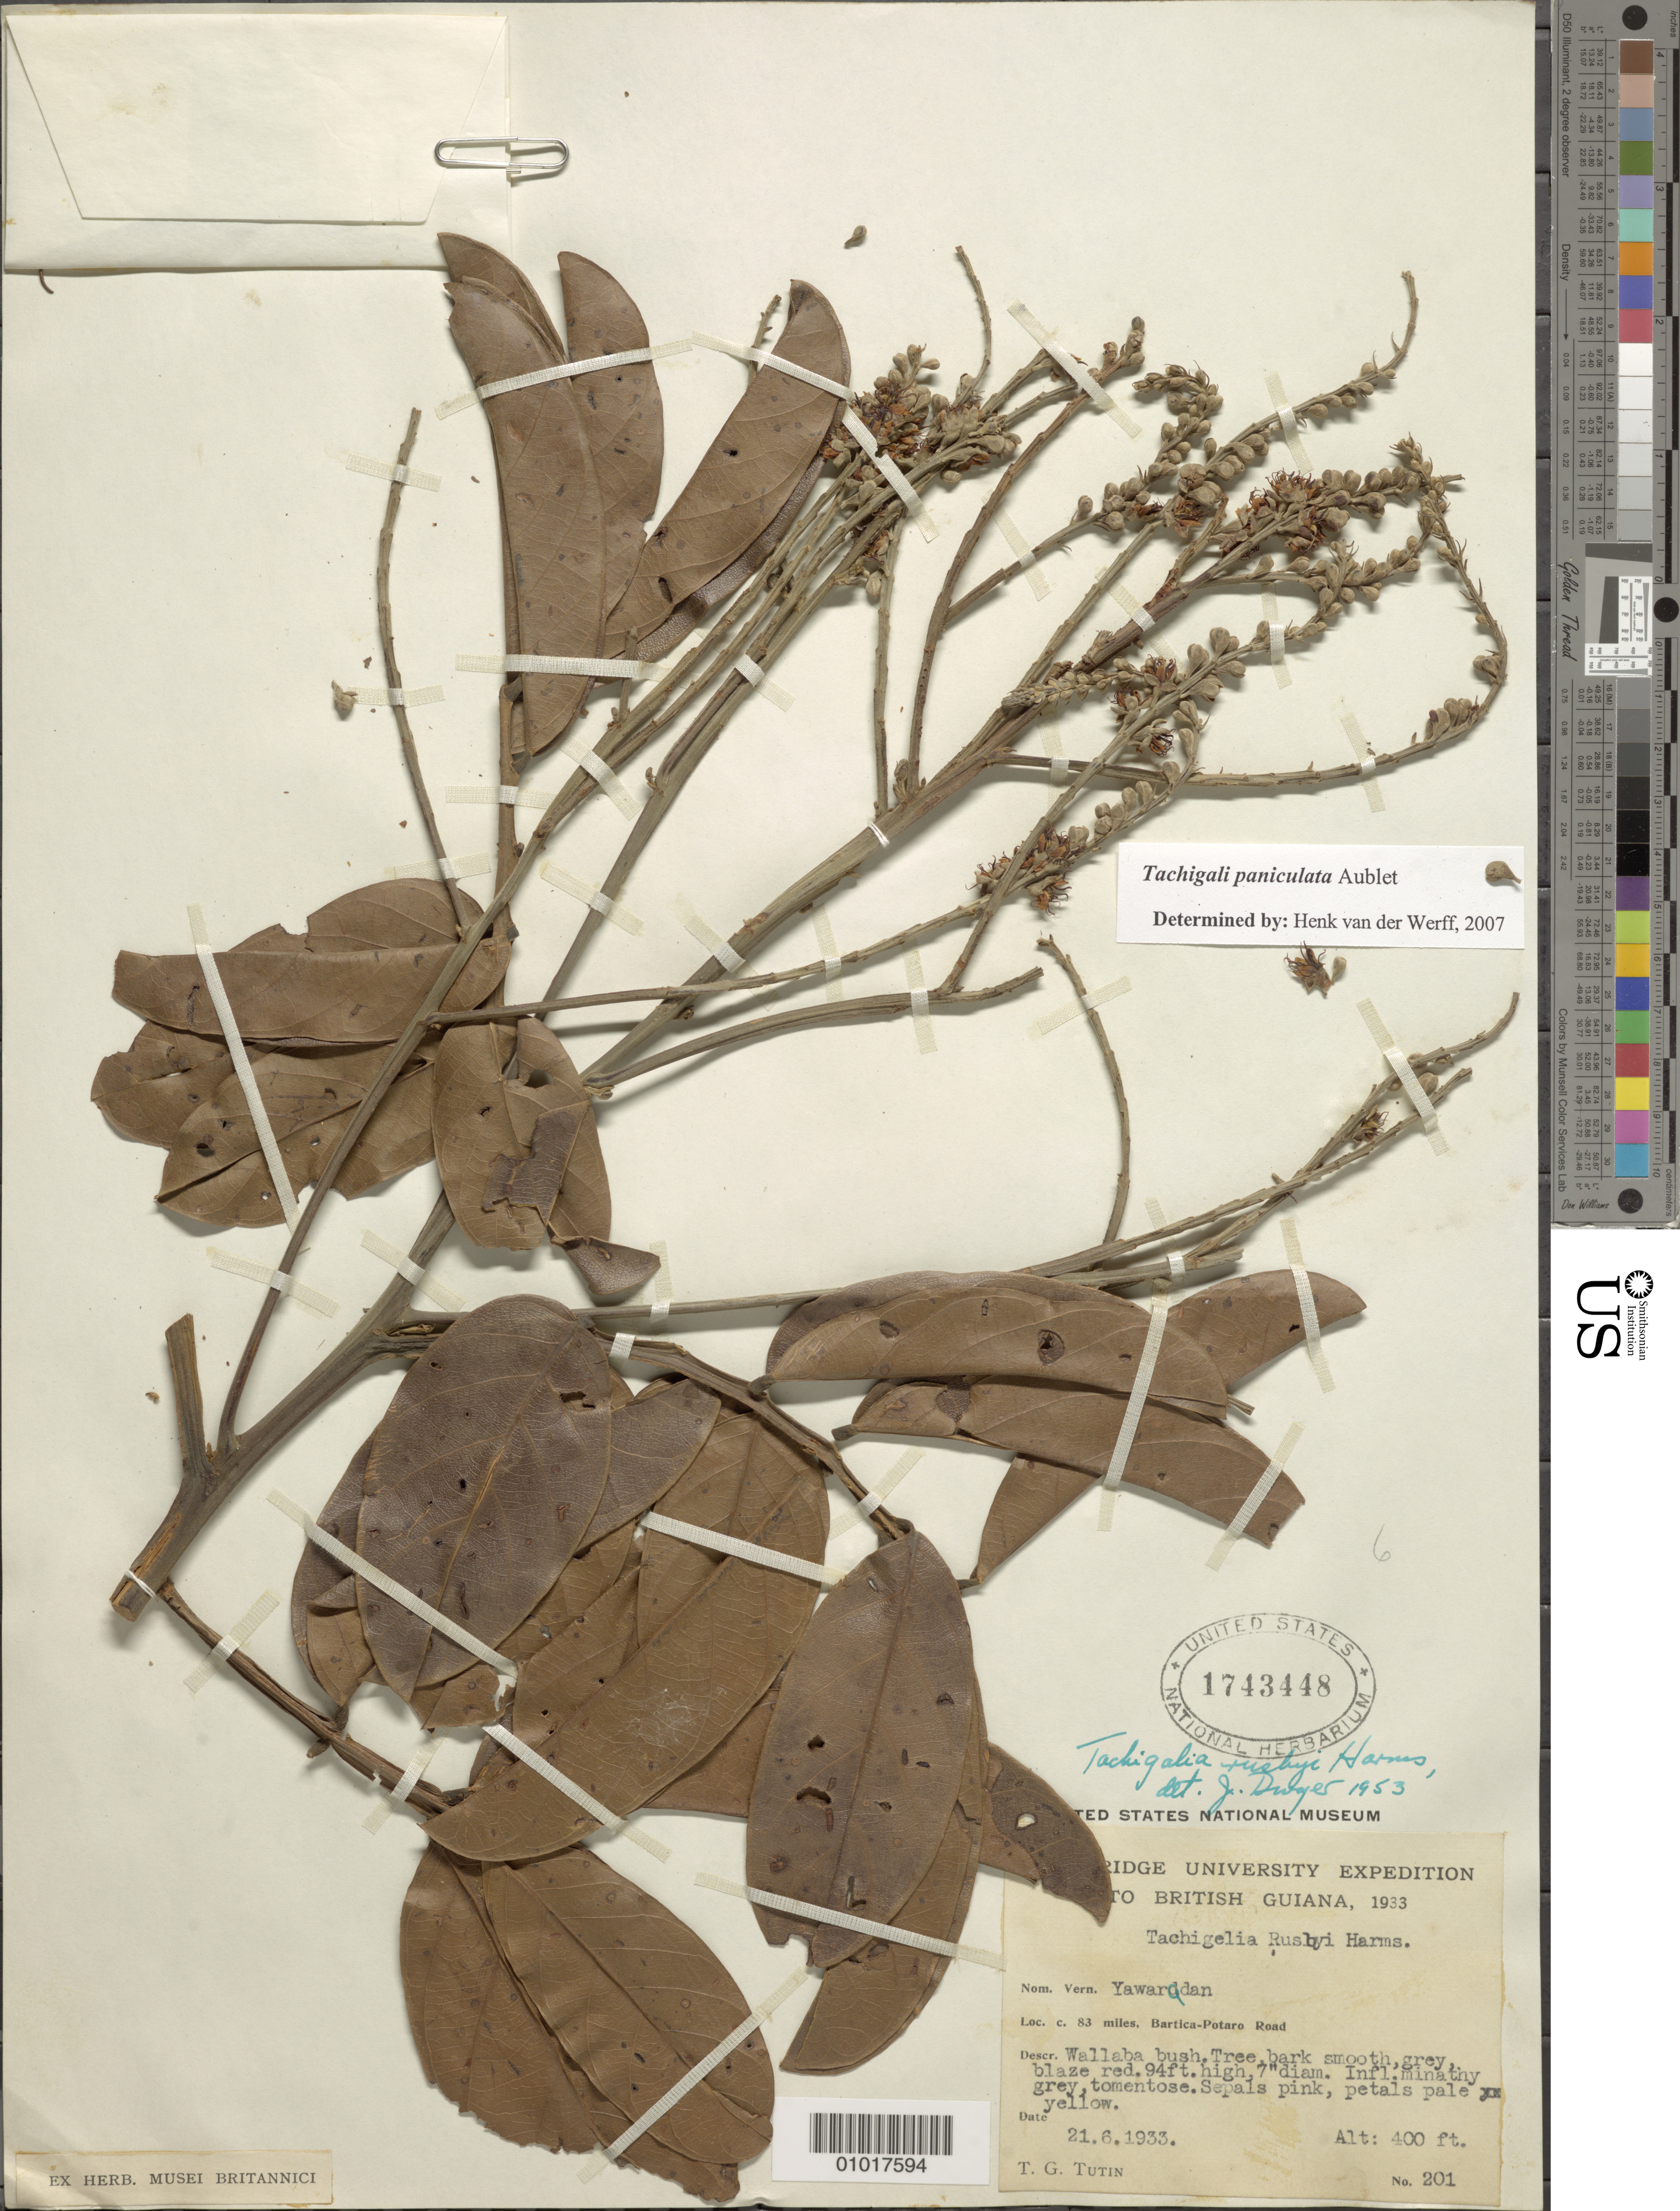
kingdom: Plantae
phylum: Tracheophyta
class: Magnoliopsida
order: Fabales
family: Fabaceae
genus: Tachigali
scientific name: Tachigali paniculata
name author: Aubl.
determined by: van der Werff, H., (MO), Missouri Botanical Garden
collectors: T. G. Tutin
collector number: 201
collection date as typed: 21-Jun-33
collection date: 1933-06-21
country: Guyana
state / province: Potaro-Siparuni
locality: Bartica-Potaro road, mile 83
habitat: Wallaba bush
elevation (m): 122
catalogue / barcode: US 1743448